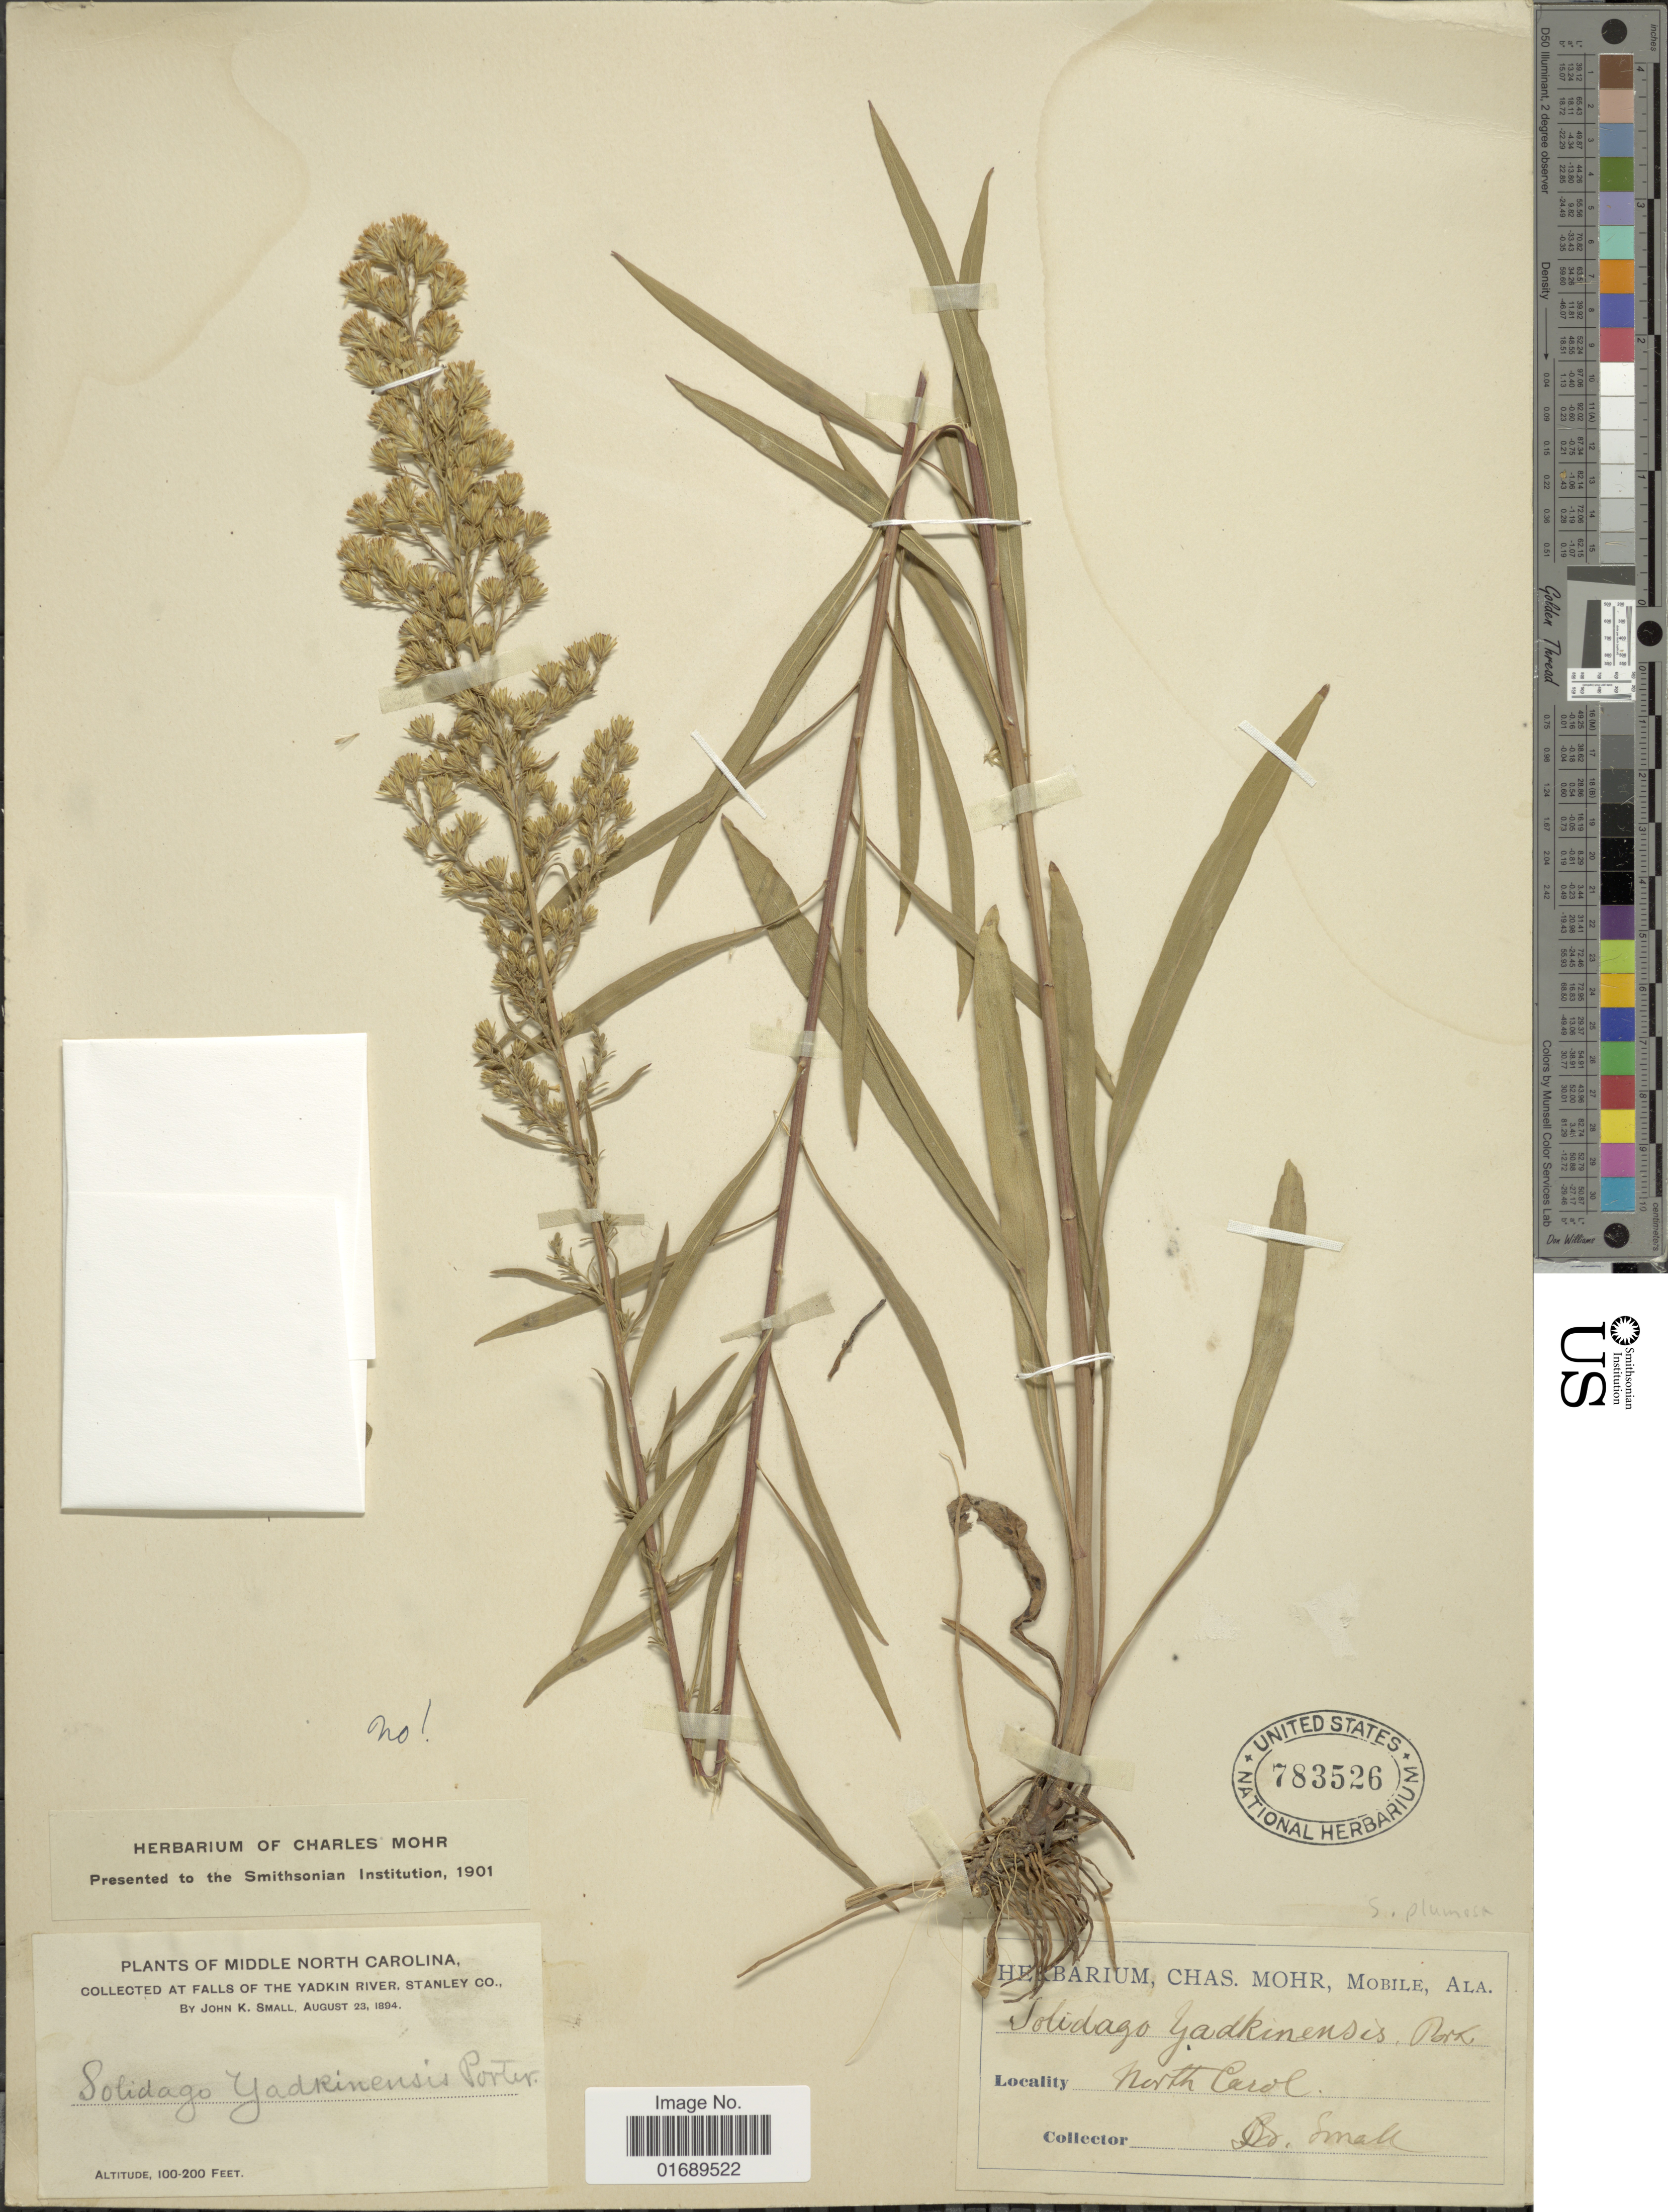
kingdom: Plantae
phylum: Tracheophyta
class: Magnoliopsida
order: Asterales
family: Asteraceae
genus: Solidago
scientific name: Solidago plumosa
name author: Small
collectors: J. K. Small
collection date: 1894-08-23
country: United States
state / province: North Carolina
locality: Middle North Carolina, Falls of the Yadkin River, Stanley Co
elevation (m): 30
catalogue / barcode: US 783526